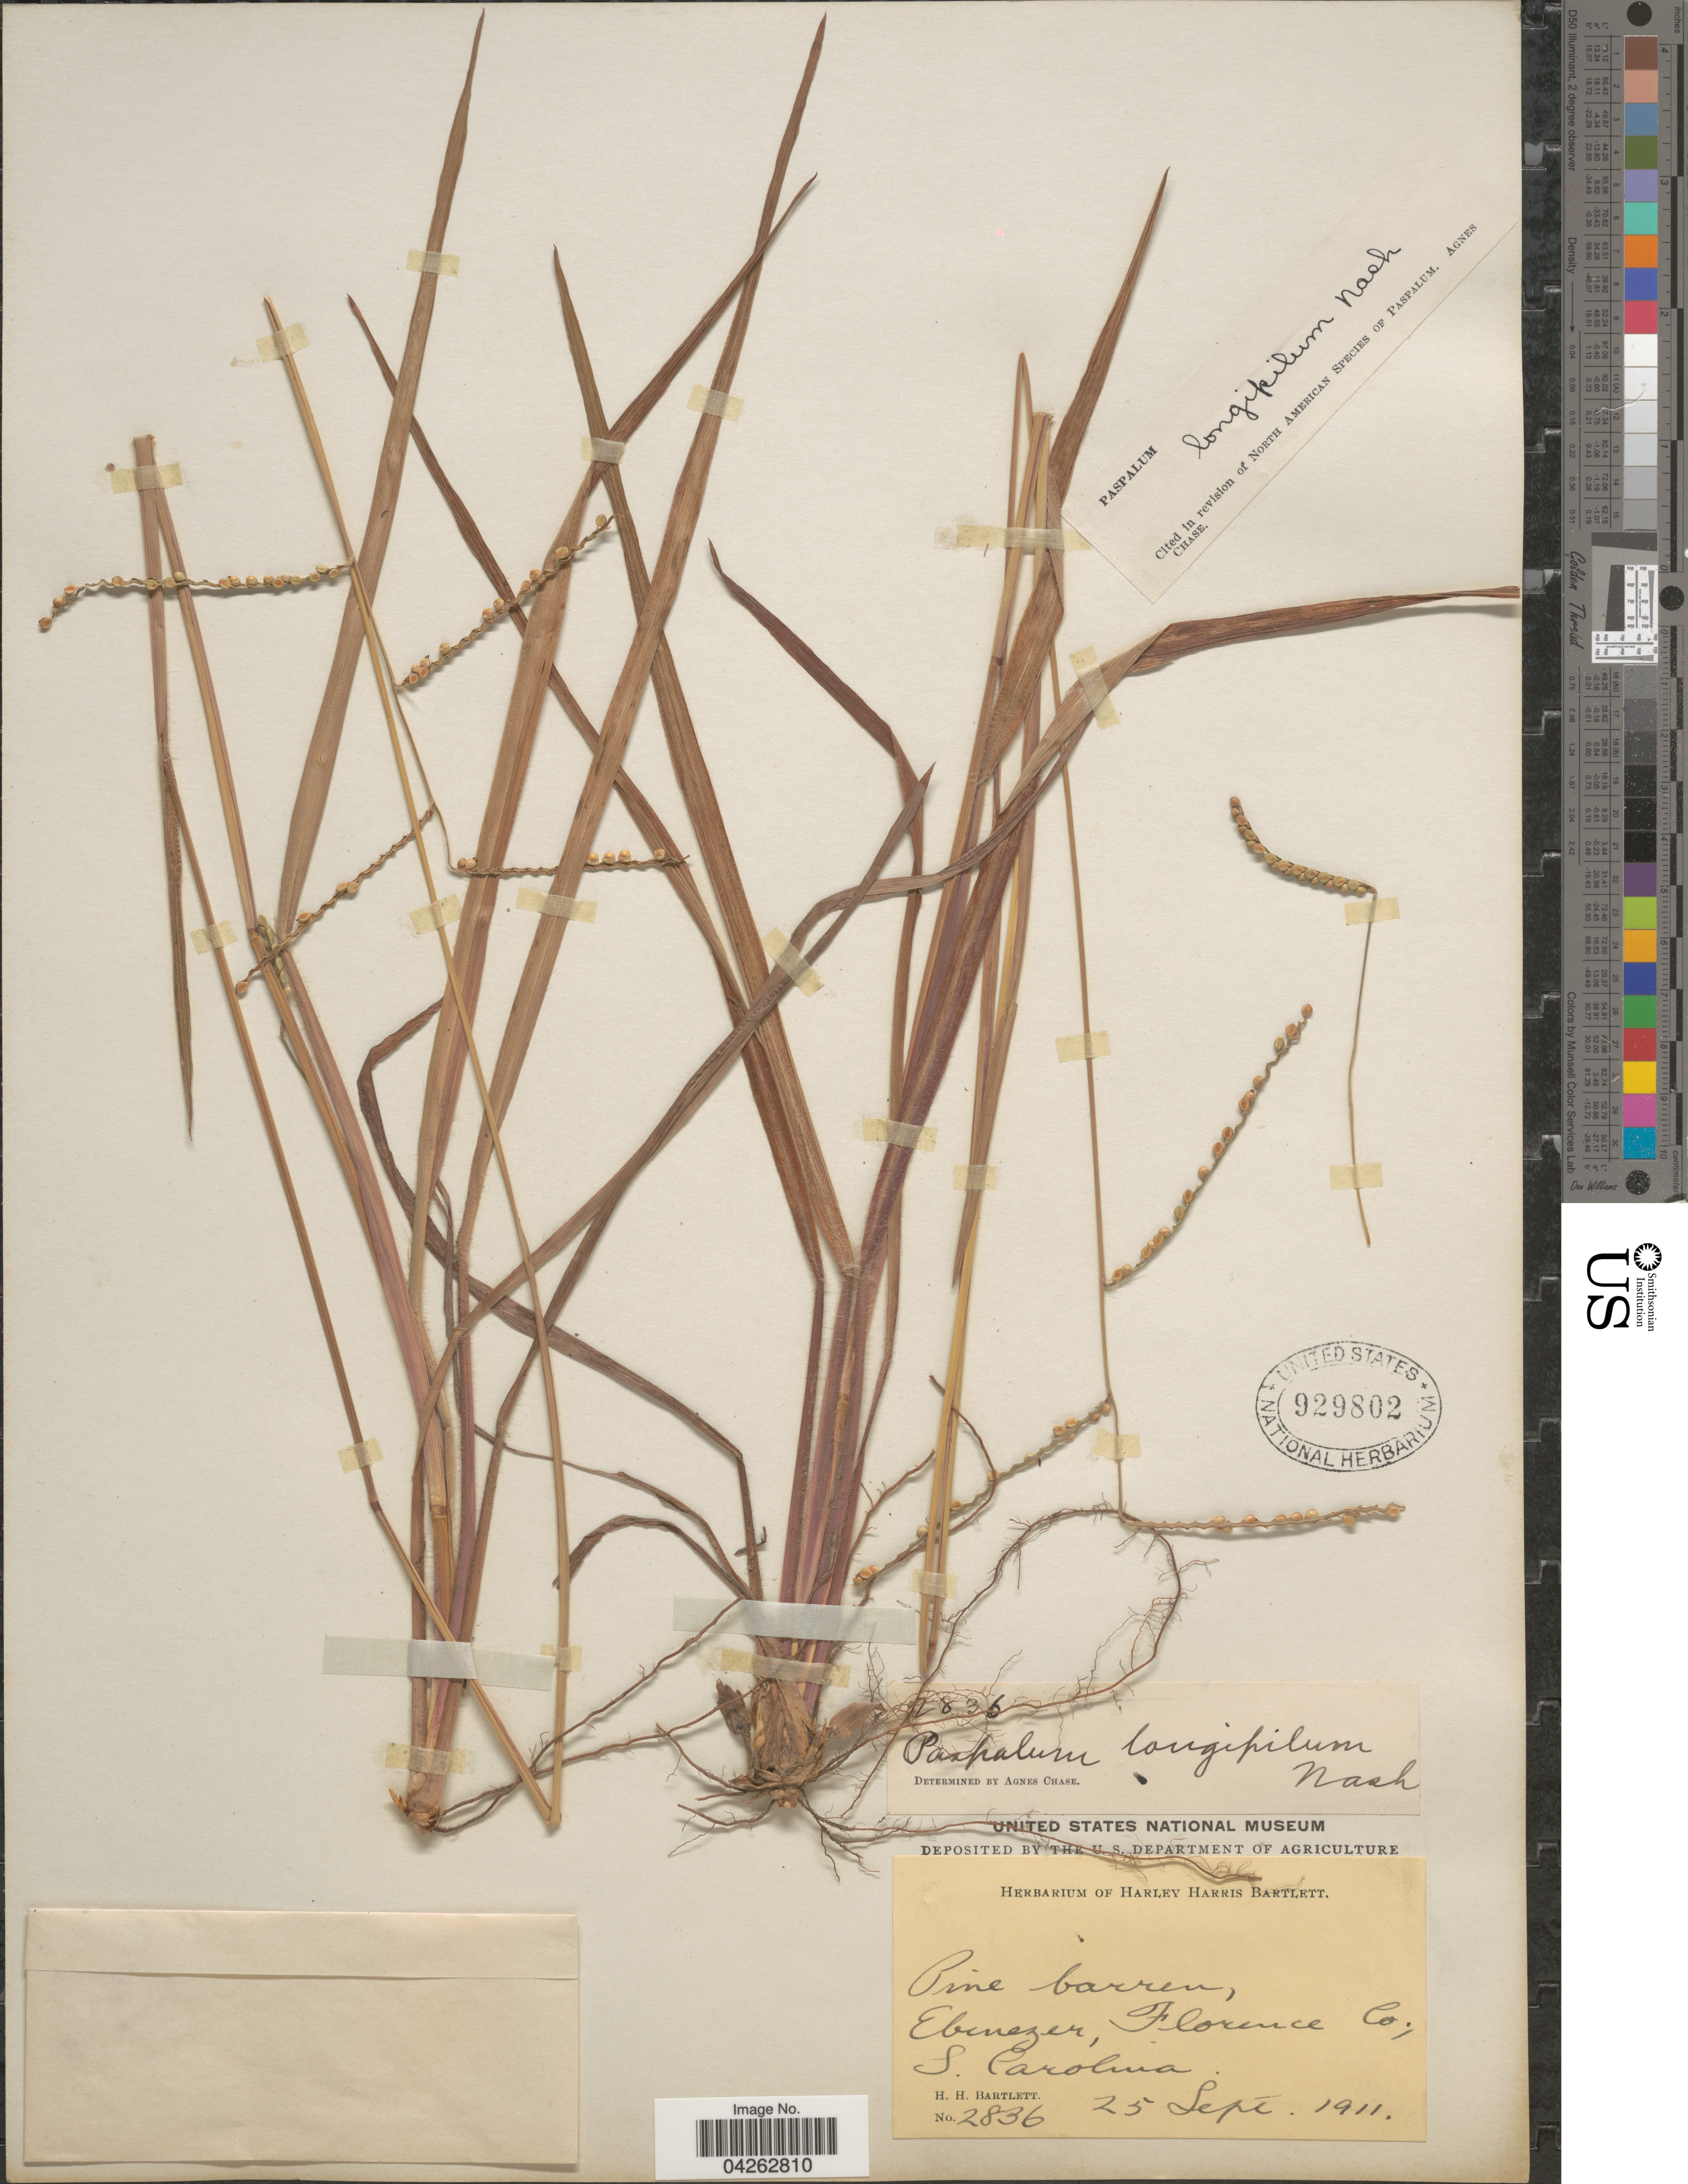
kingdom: Plantae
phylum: Tracheophyta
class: Liliopsida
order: Poales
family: Poaceae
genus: Paspalum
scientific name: Paspalum longipilum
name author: Nash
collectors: H. H. Bartlett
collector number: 2836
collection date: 1911-09-25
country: United States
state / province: South Carolina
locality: Ebenezer, Florence Co.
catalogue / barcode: US 929802